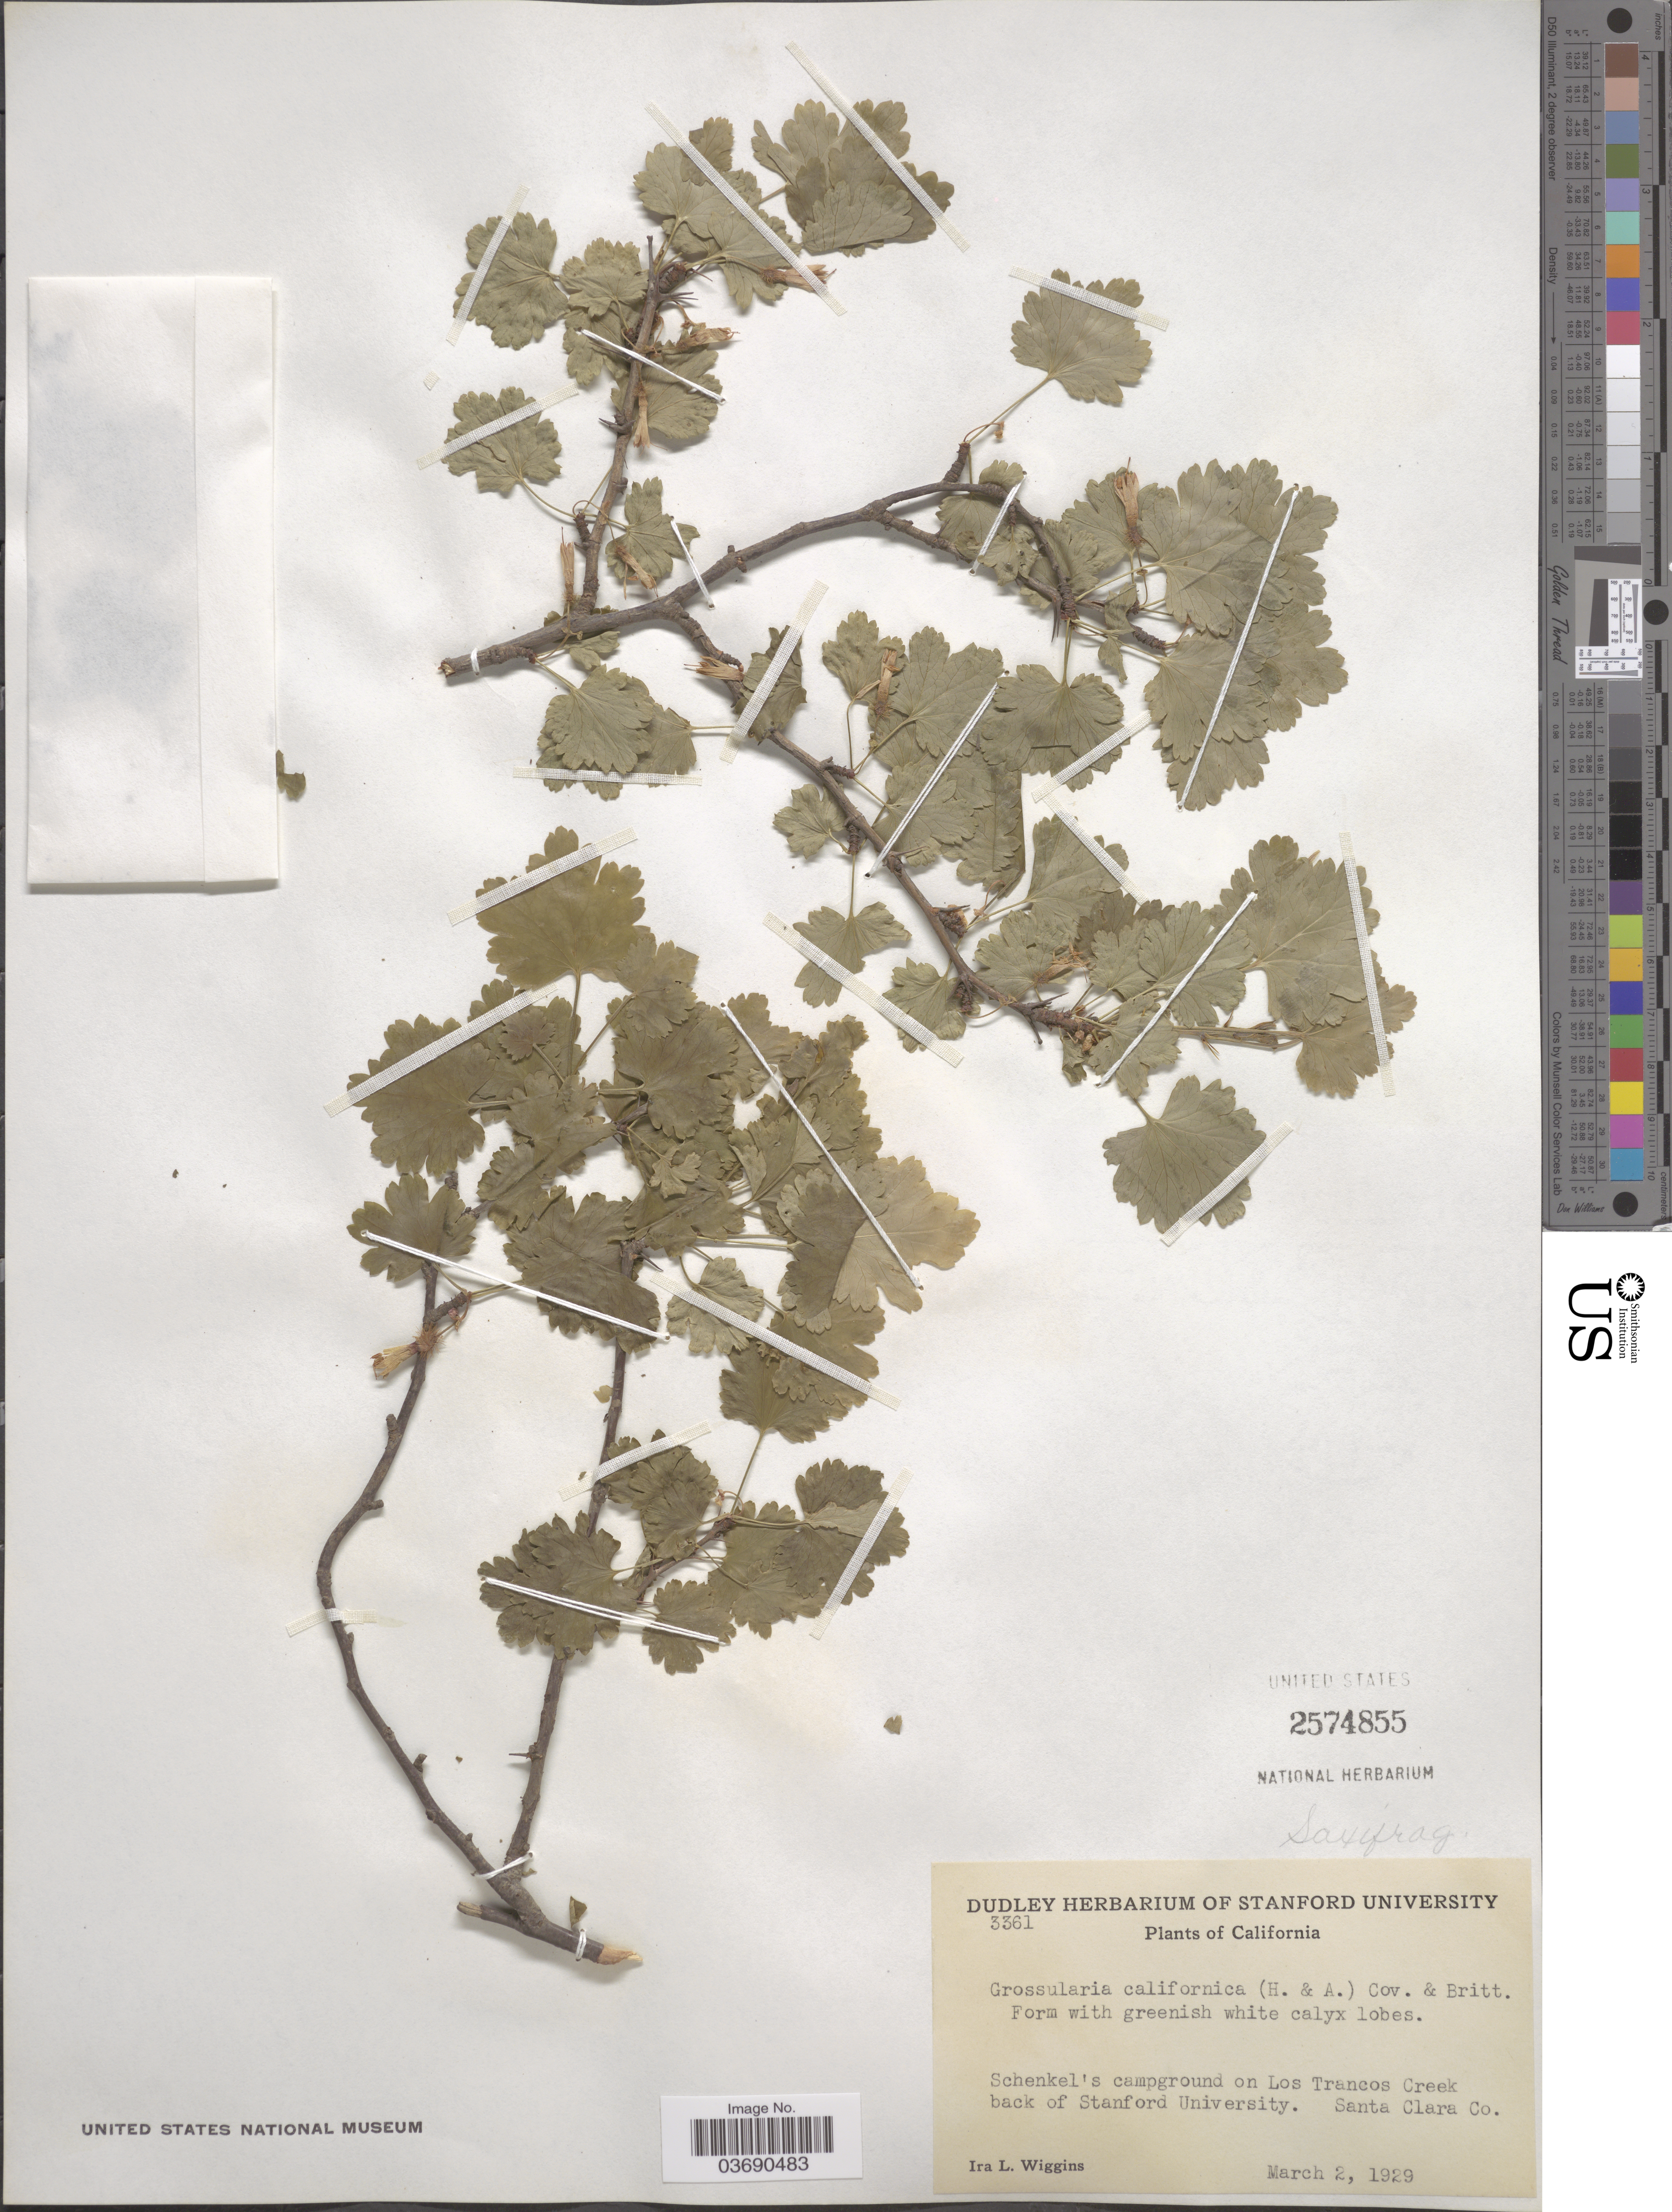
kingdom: Plantae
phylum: Tracheophyta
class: Magnoliopsida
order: Saxifragales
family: Grossulariaceae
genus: Ribes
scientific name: Ribes californicum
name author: Hook. & Arn.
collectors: I. L. Wiggins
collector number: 3361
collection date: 1929-03-02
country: United States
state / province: California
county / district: Santa Clara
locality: Schenkel's campground on Los Trancos Creek back of Stanford University. Santa Clara Co.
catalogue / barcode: US 2574855